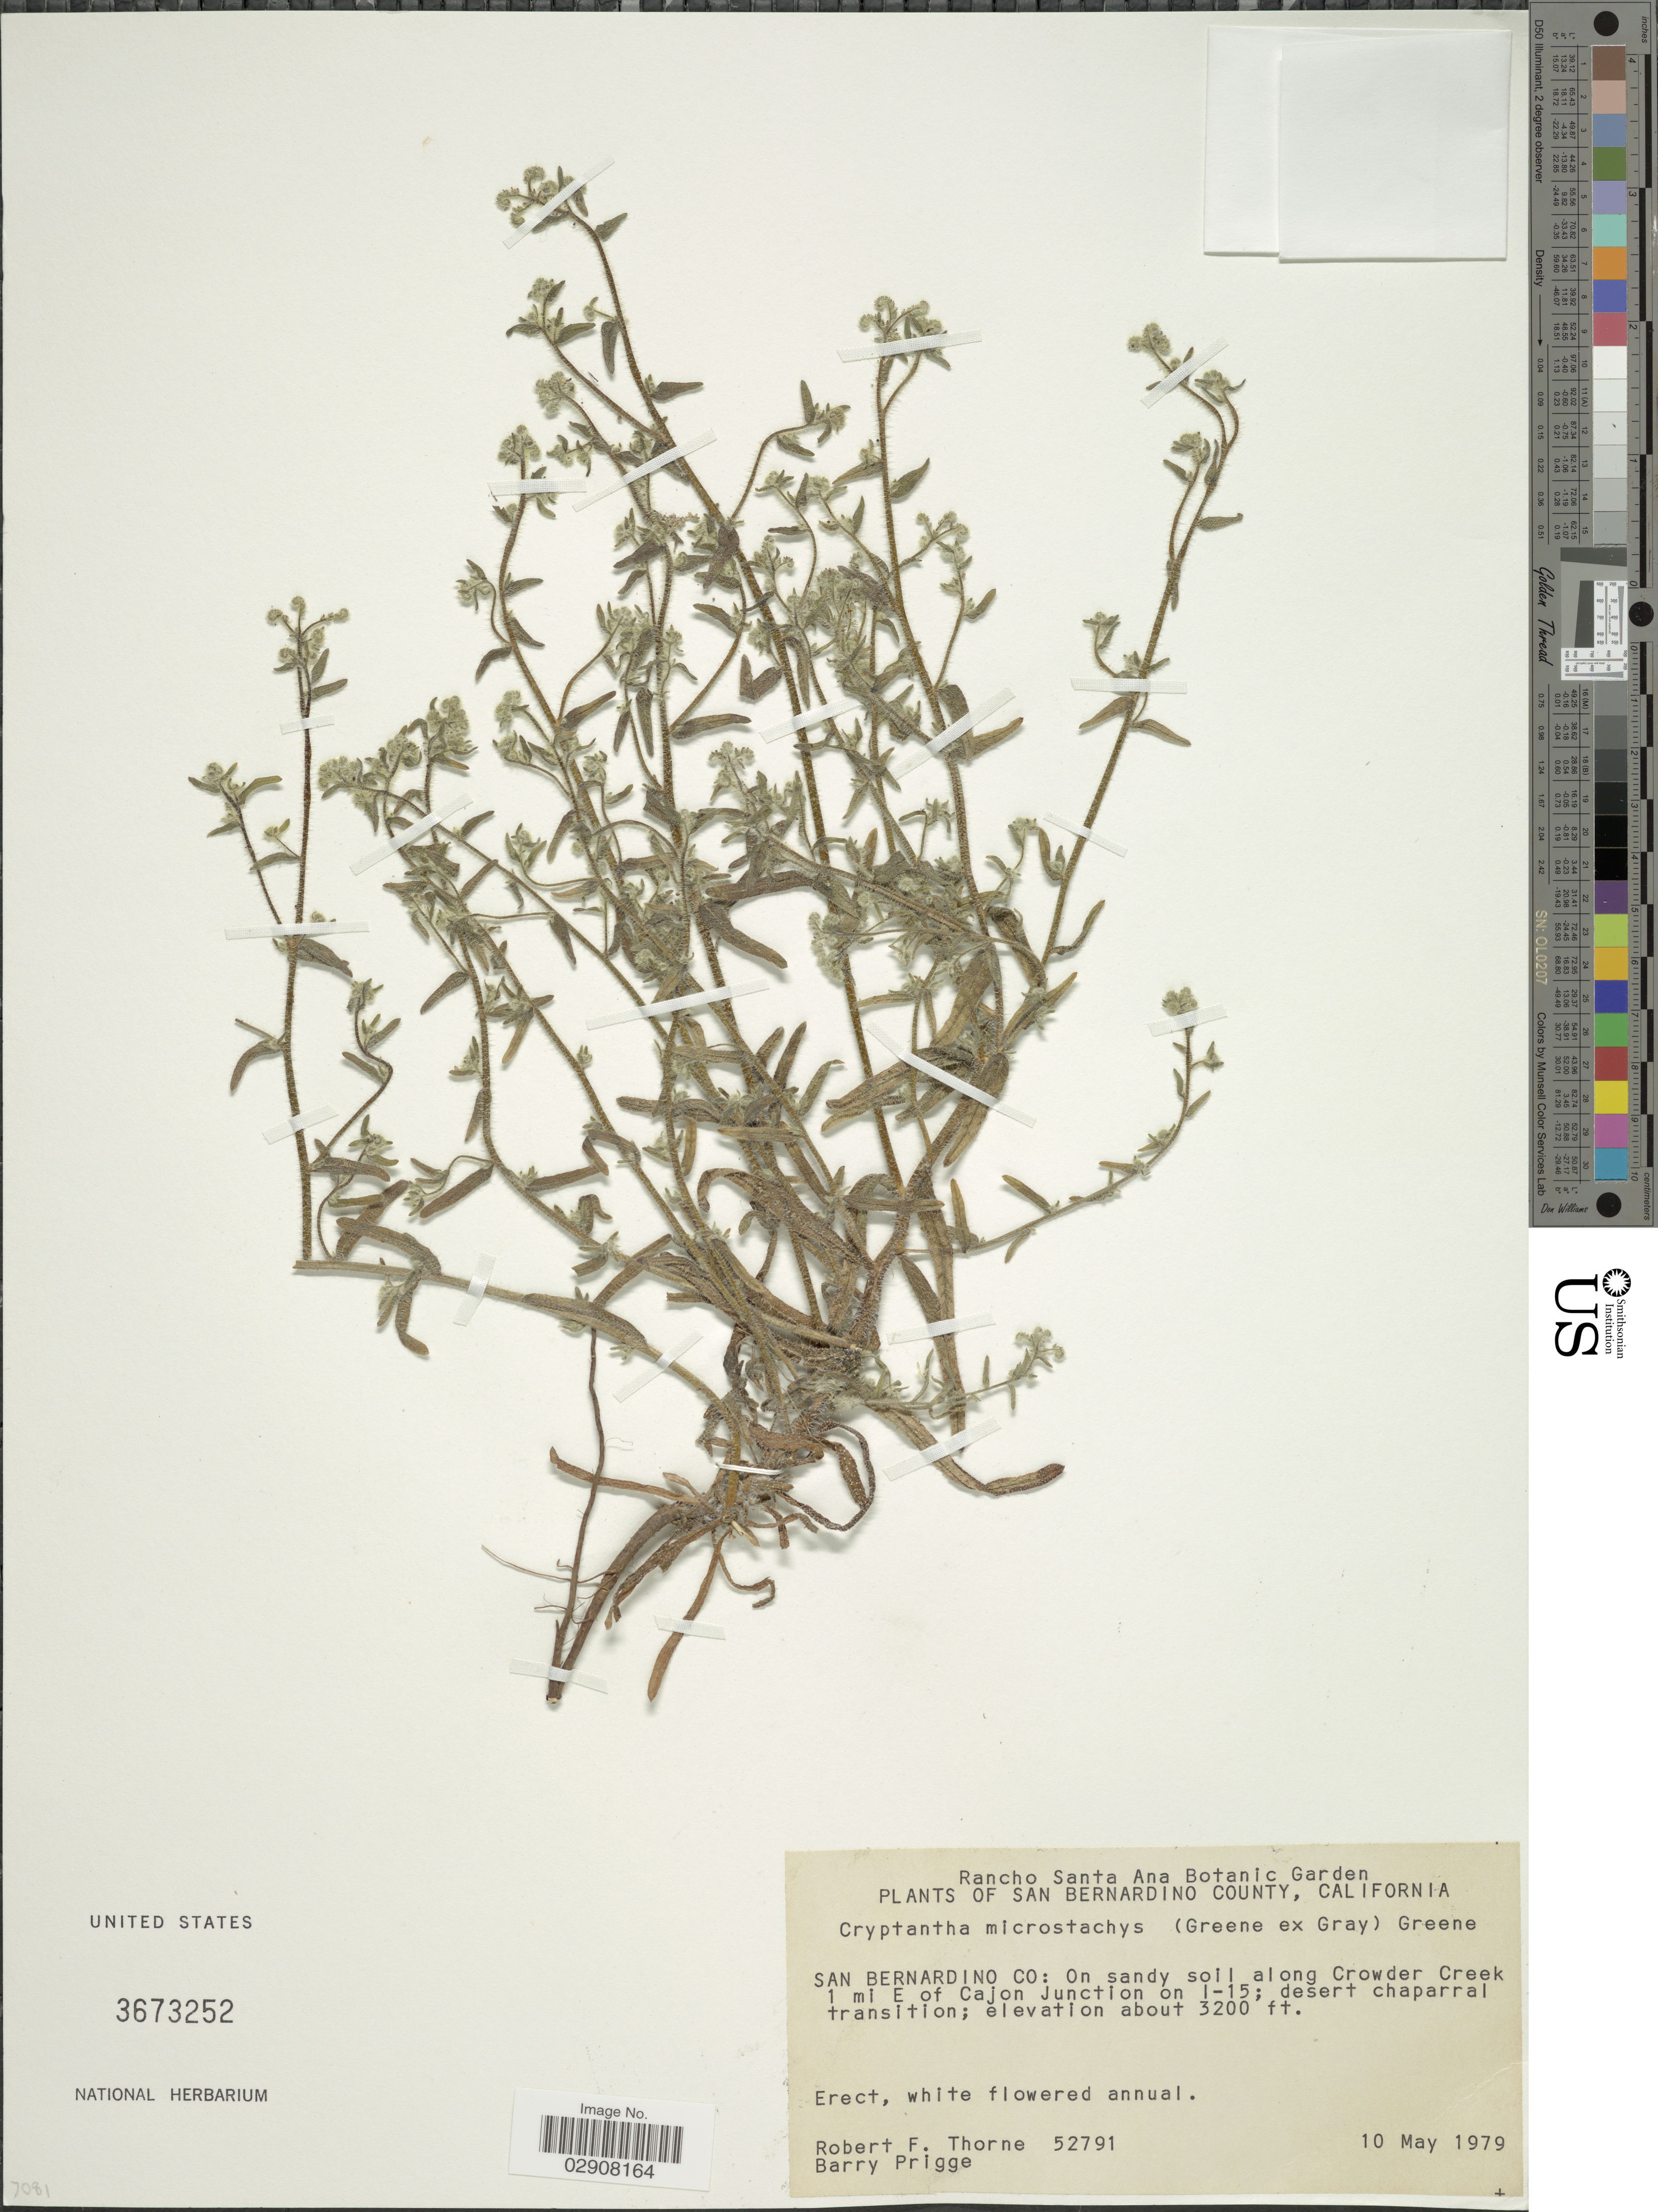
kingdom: Plantae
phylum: Tracheophyta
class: Magnoliopsida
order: Boraginales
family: Boraginaceae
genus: Cryptantha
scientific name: Cryptantha microstachys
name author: (Greene ex A. Gray) Greene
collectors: R. F. Thorne & B. Prigge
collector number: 52791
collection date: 1979-05-10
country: United States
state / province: California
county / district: San Bernardino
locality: San Bernardino County. On sandy soil along Crowder Creek 1 mi E of Cajon Junction on 1-15; desert chaparral transition.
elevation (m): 975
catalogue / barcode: US 3673252